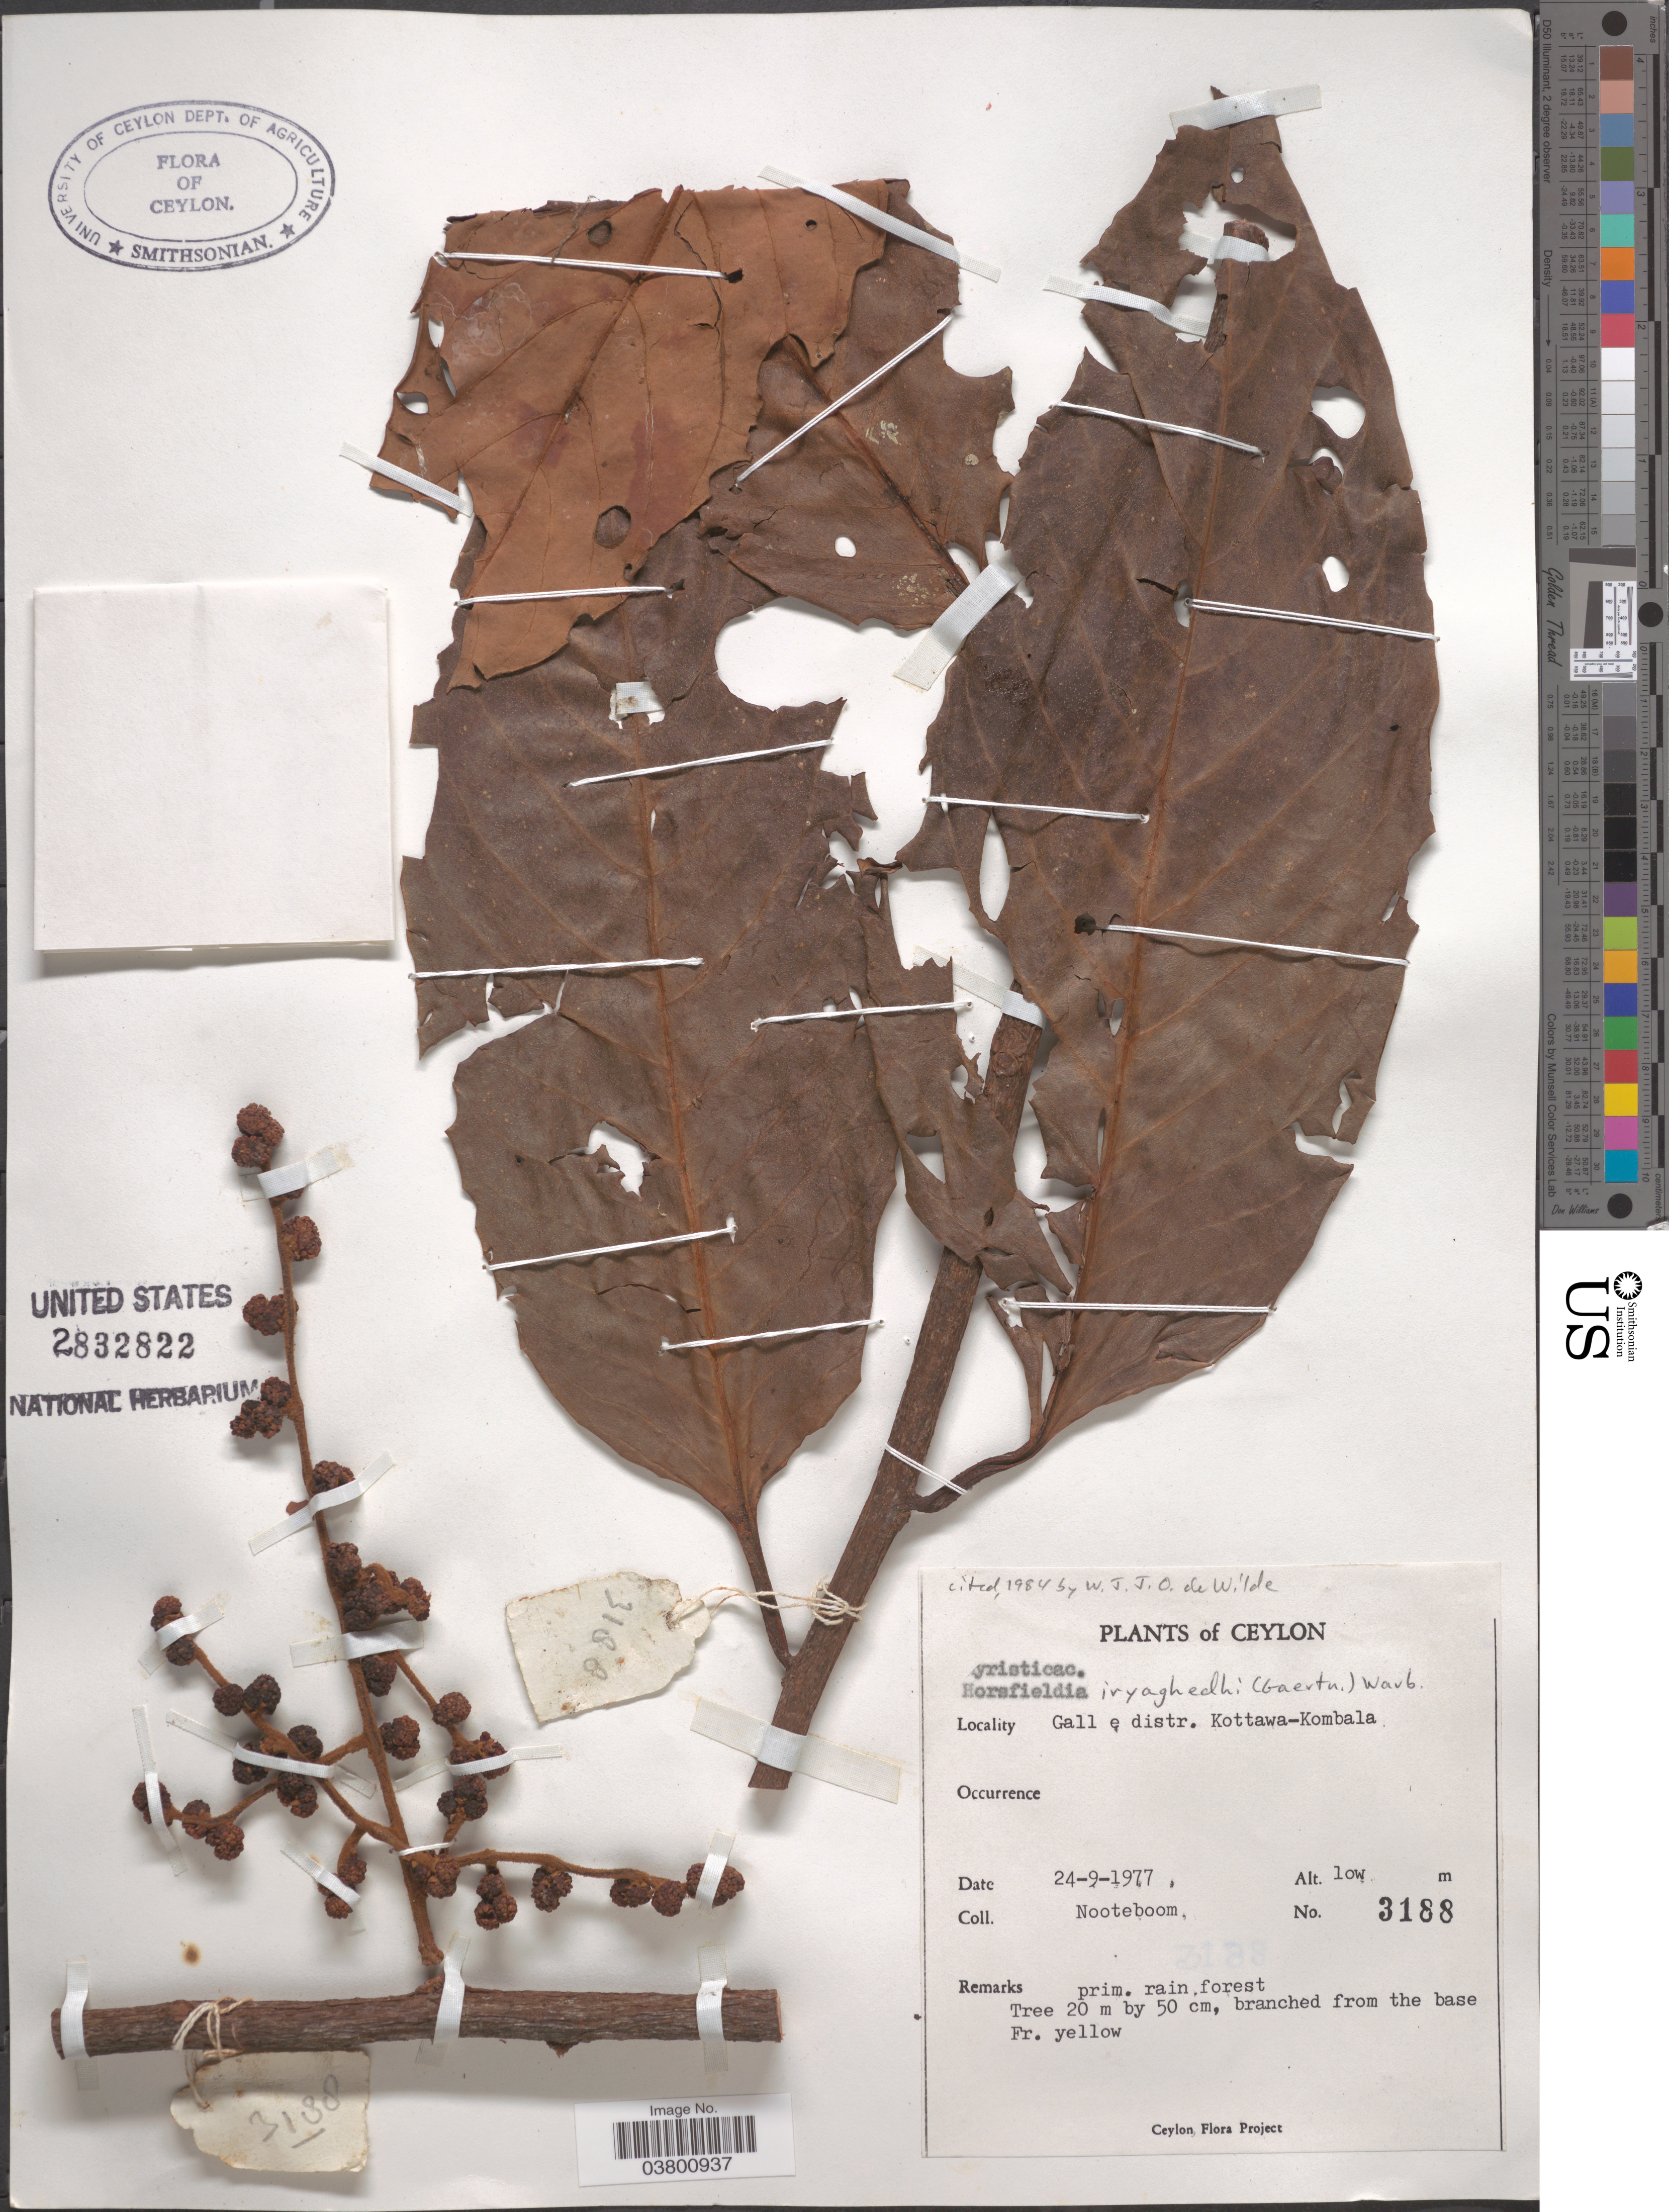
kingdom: Plantae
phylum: Tracheophyta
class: Magnoliopsida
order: Magnoliales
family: Myristicaceae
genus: Horsfieldia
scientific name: Horsfieldia iryaghedhi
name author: (Gaertn.) Warb.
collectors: Nooteboom, --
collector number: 3188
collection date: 1977-09-24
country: Sri Lanka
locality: Ceylon. Galle distr. Kottawa-Kombala.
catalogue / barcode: US 2832822